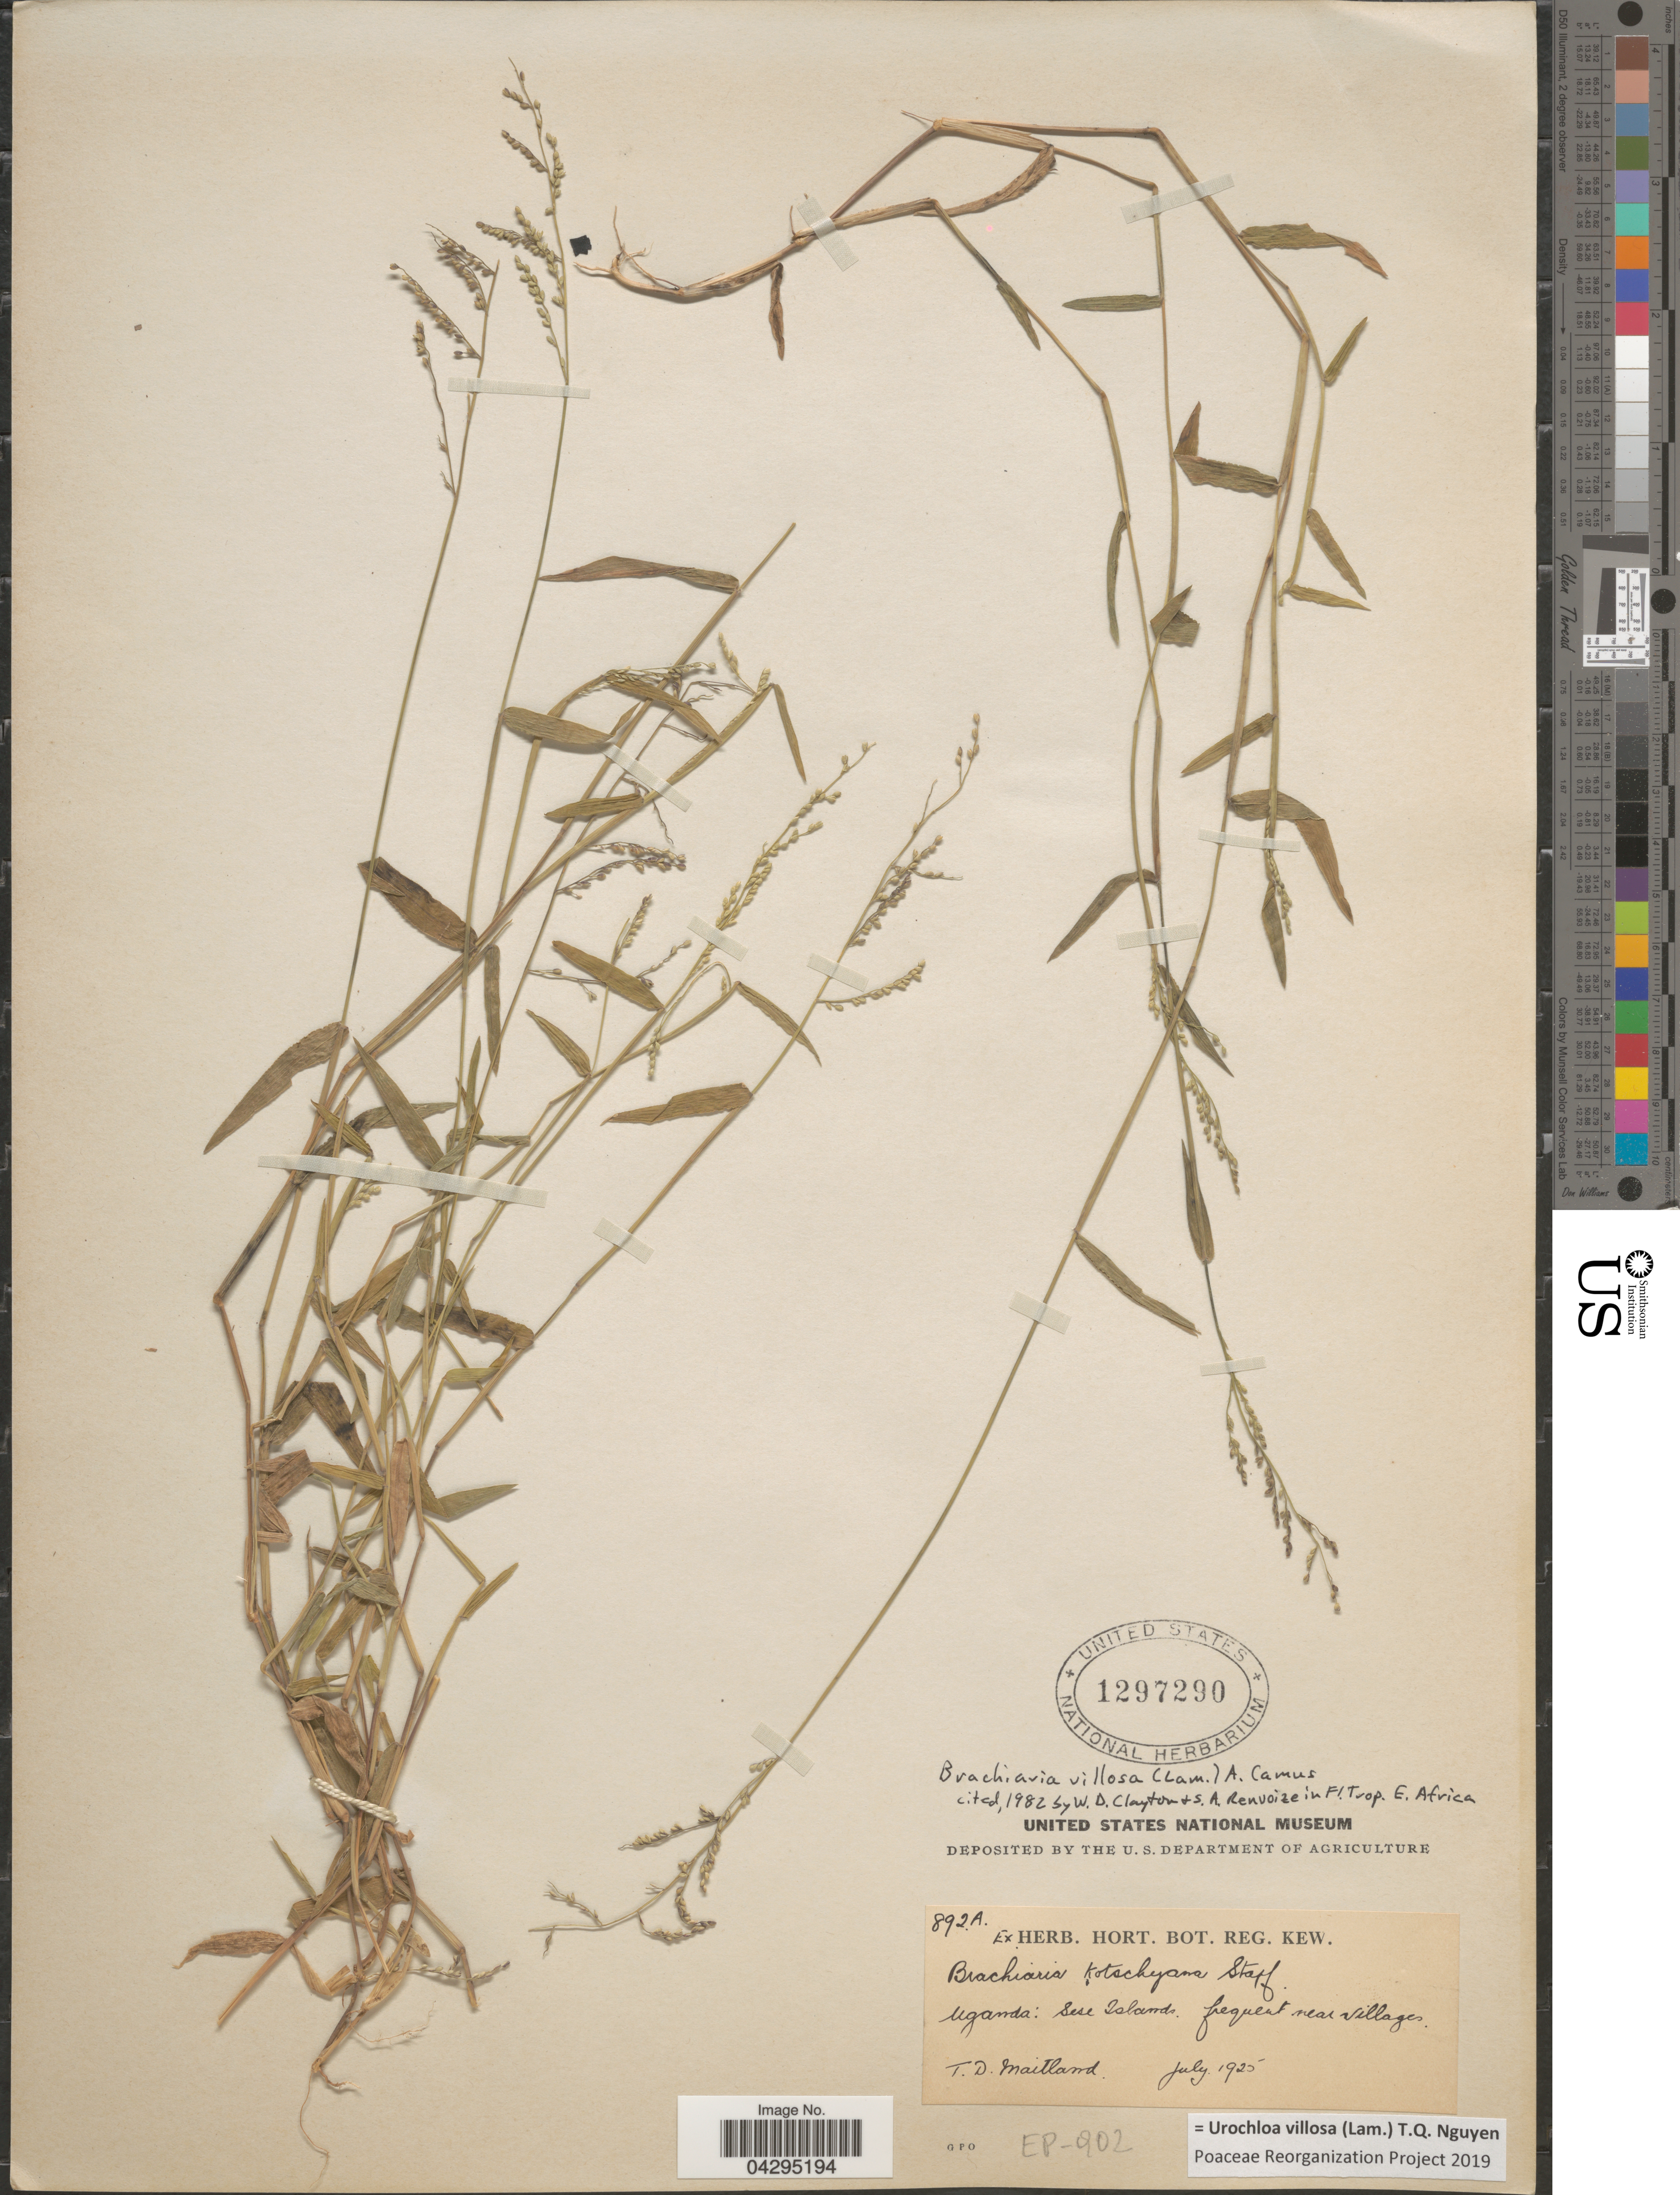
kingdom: Plantae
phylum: Tracheophyta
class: Liliopsida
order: Poales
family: Poaceae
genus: Urochloa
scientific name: Urochloa villosa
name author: (Lam.) T.Q. Nguyen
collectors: T. Maitland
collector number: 892A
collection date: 1925-07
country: Uganda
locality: Sese Islands. Frequent near villages.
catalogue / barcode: US 1297290